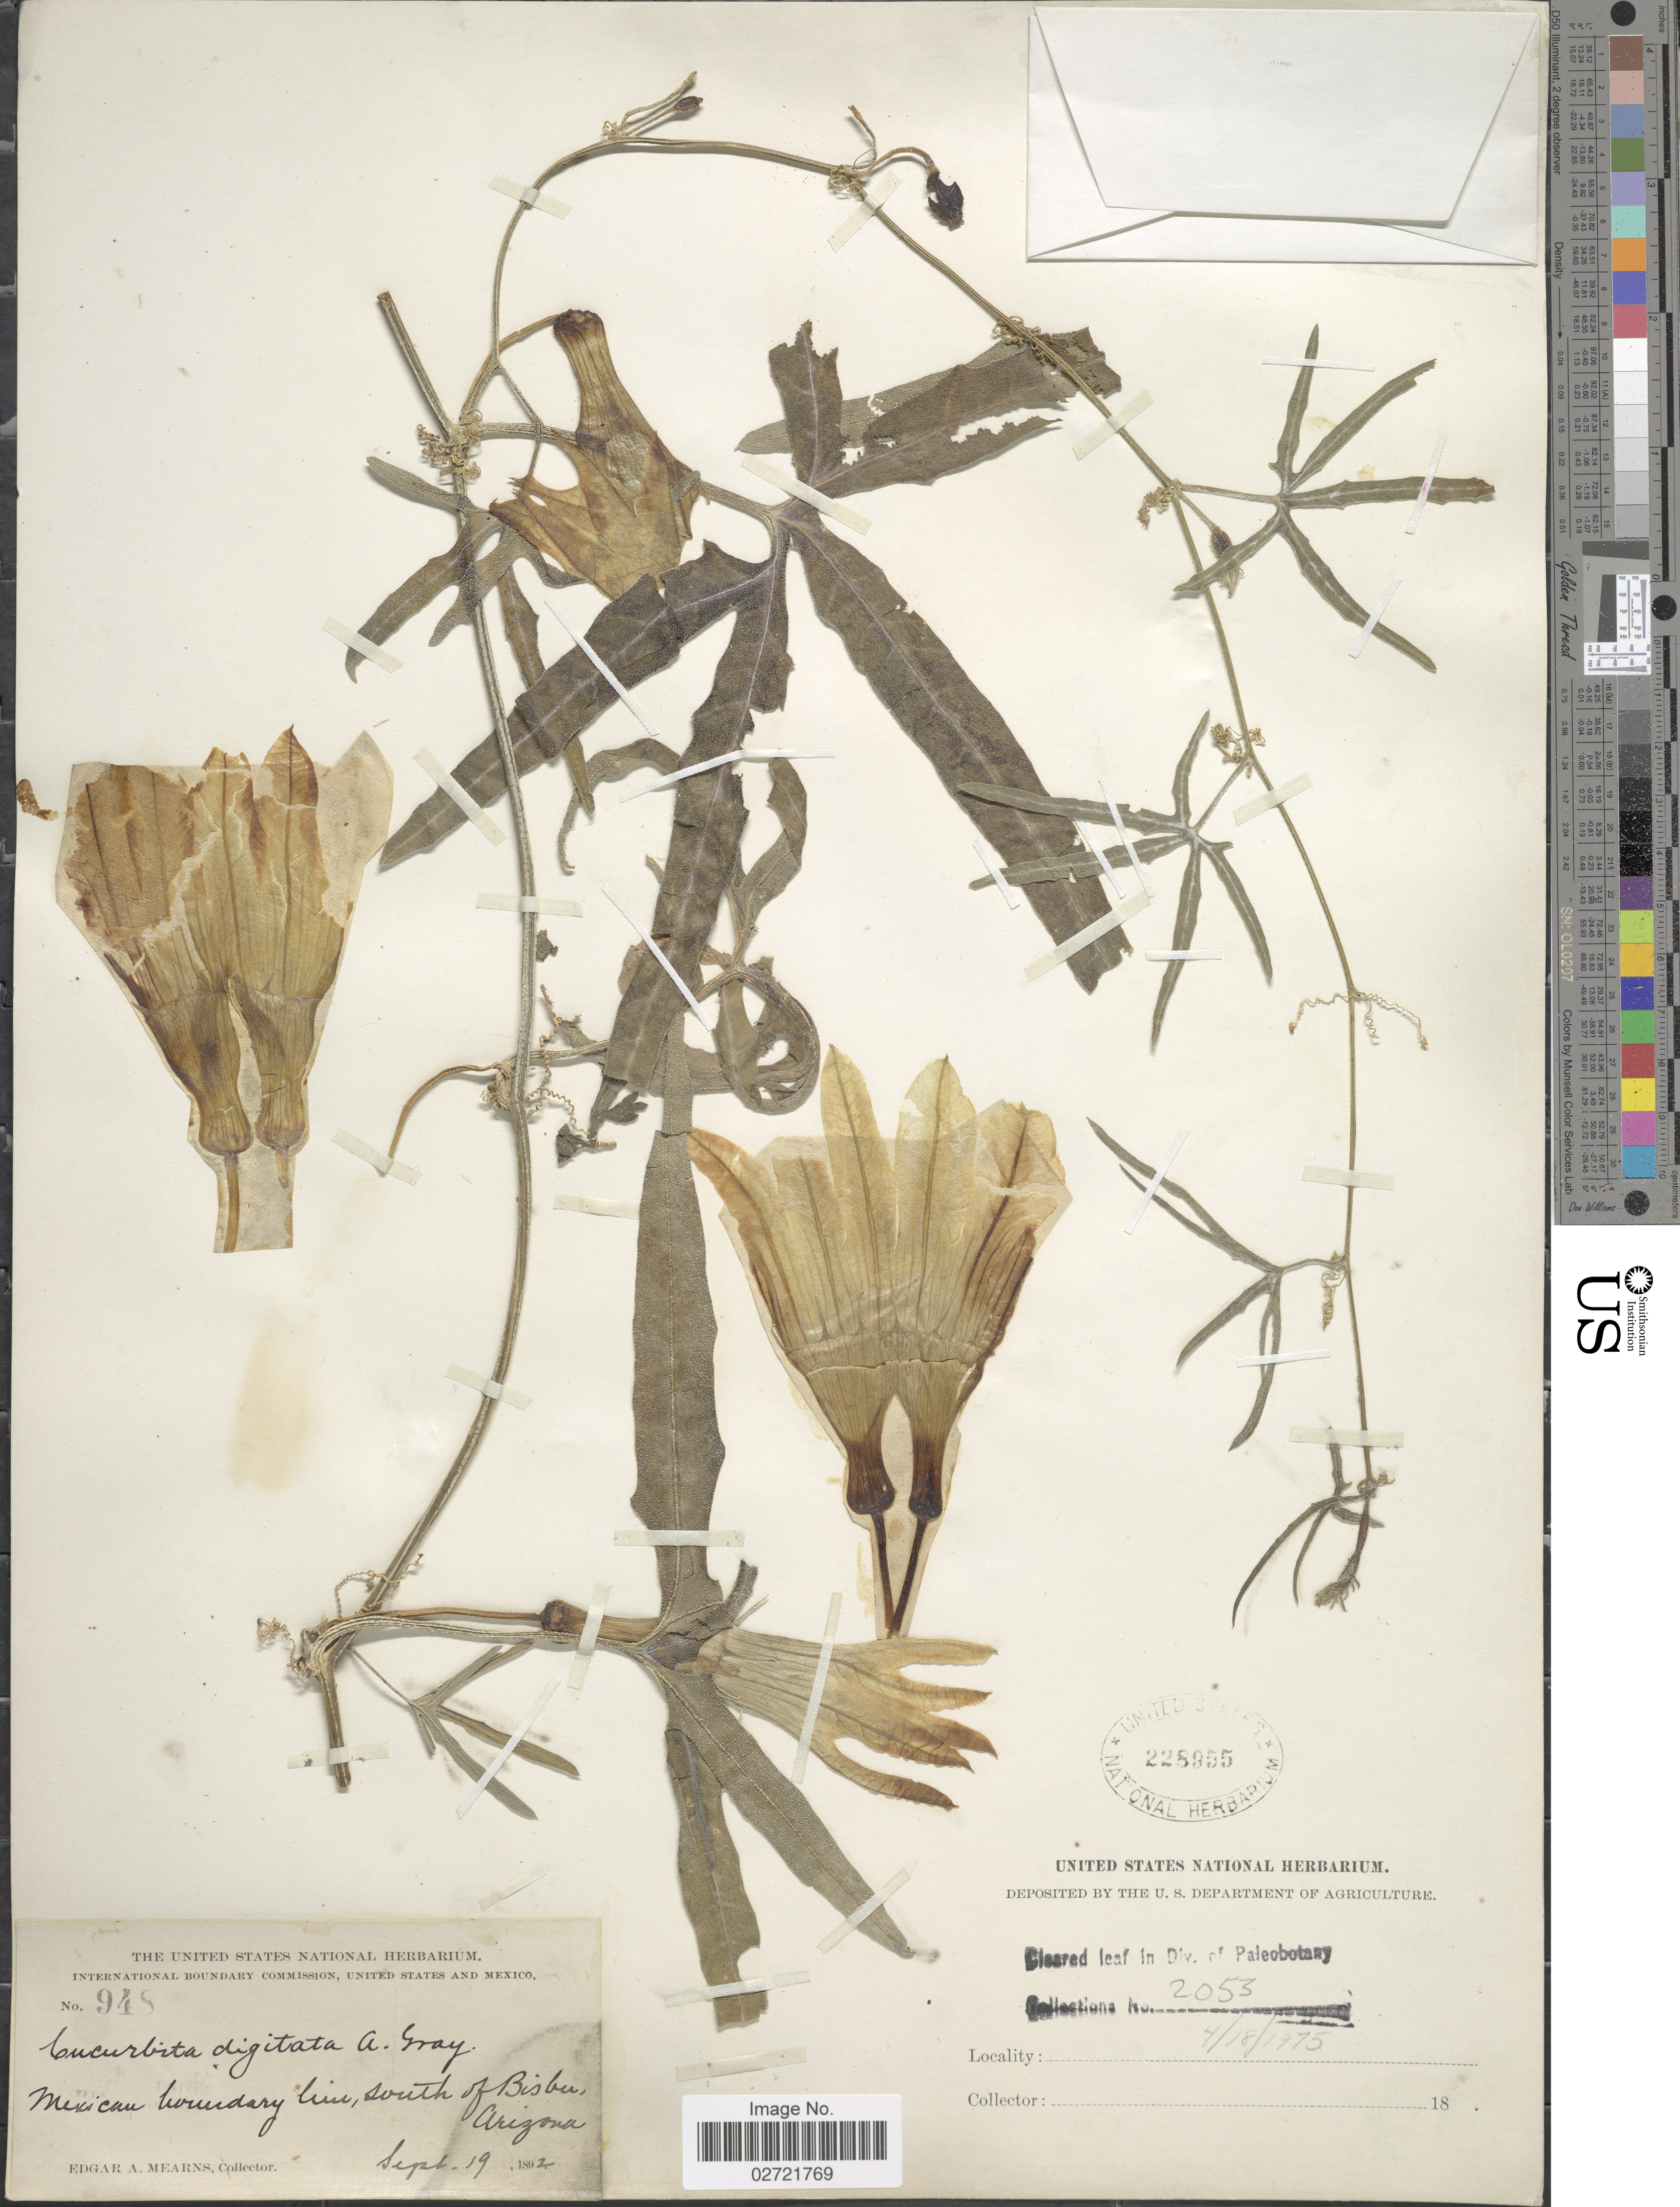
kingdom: Plantae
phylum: Tracheophyta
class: Magnoliopsida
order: Cucurbitales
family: Cucurbitaceae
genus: Cucurbita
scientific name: Cucurbita digitata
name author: A. Gray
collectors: E. A. Mearns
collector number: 948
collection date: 1892-09-19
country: United States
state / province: Arizona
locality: Mexican boundary line, south of Bisbee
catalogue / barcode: US 228955